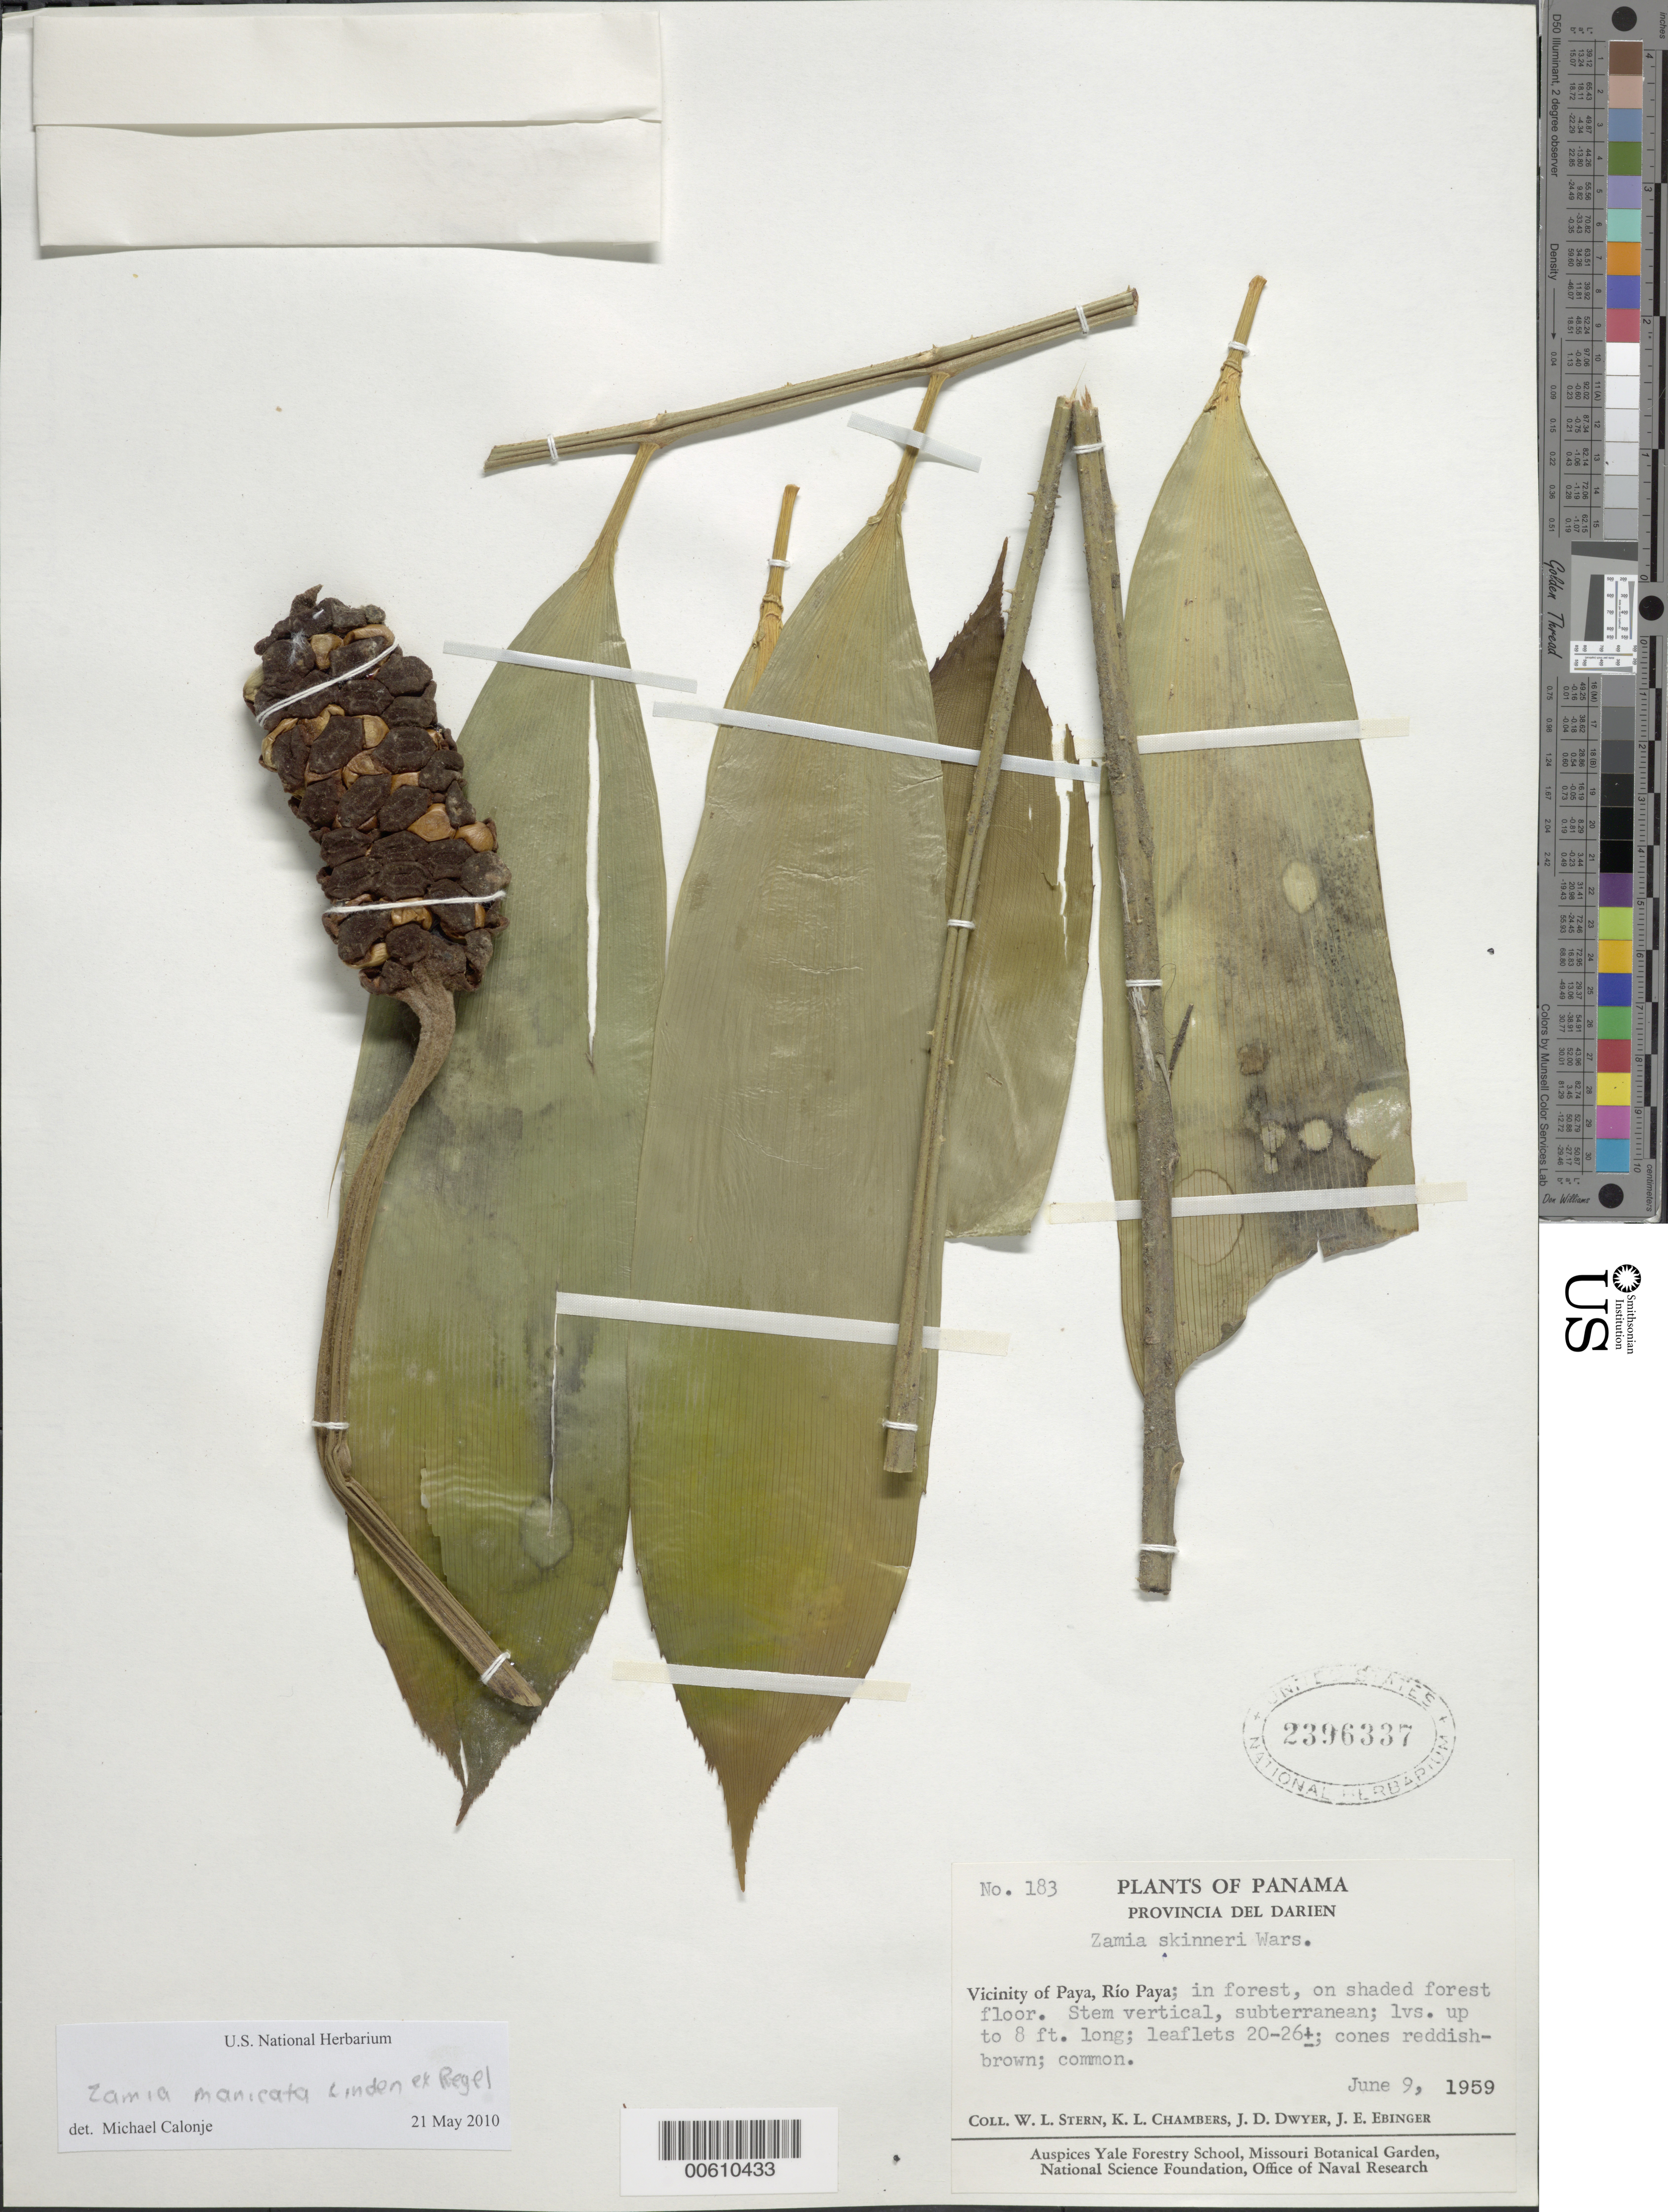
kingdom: Plantae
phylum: Tracheophyta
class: Cycadopsida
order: Cycadales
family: Zamiaceae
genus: Zamia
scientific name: Zamia manicata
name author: Linden ex Regel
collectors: W. L. Stern, K. L. Chambers, J. D. Dwyer & J. Ebinger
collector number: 183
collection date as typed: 09 Jun 1959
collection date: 1959-06-09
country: Panama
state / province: Darién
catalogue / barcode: US 2396337